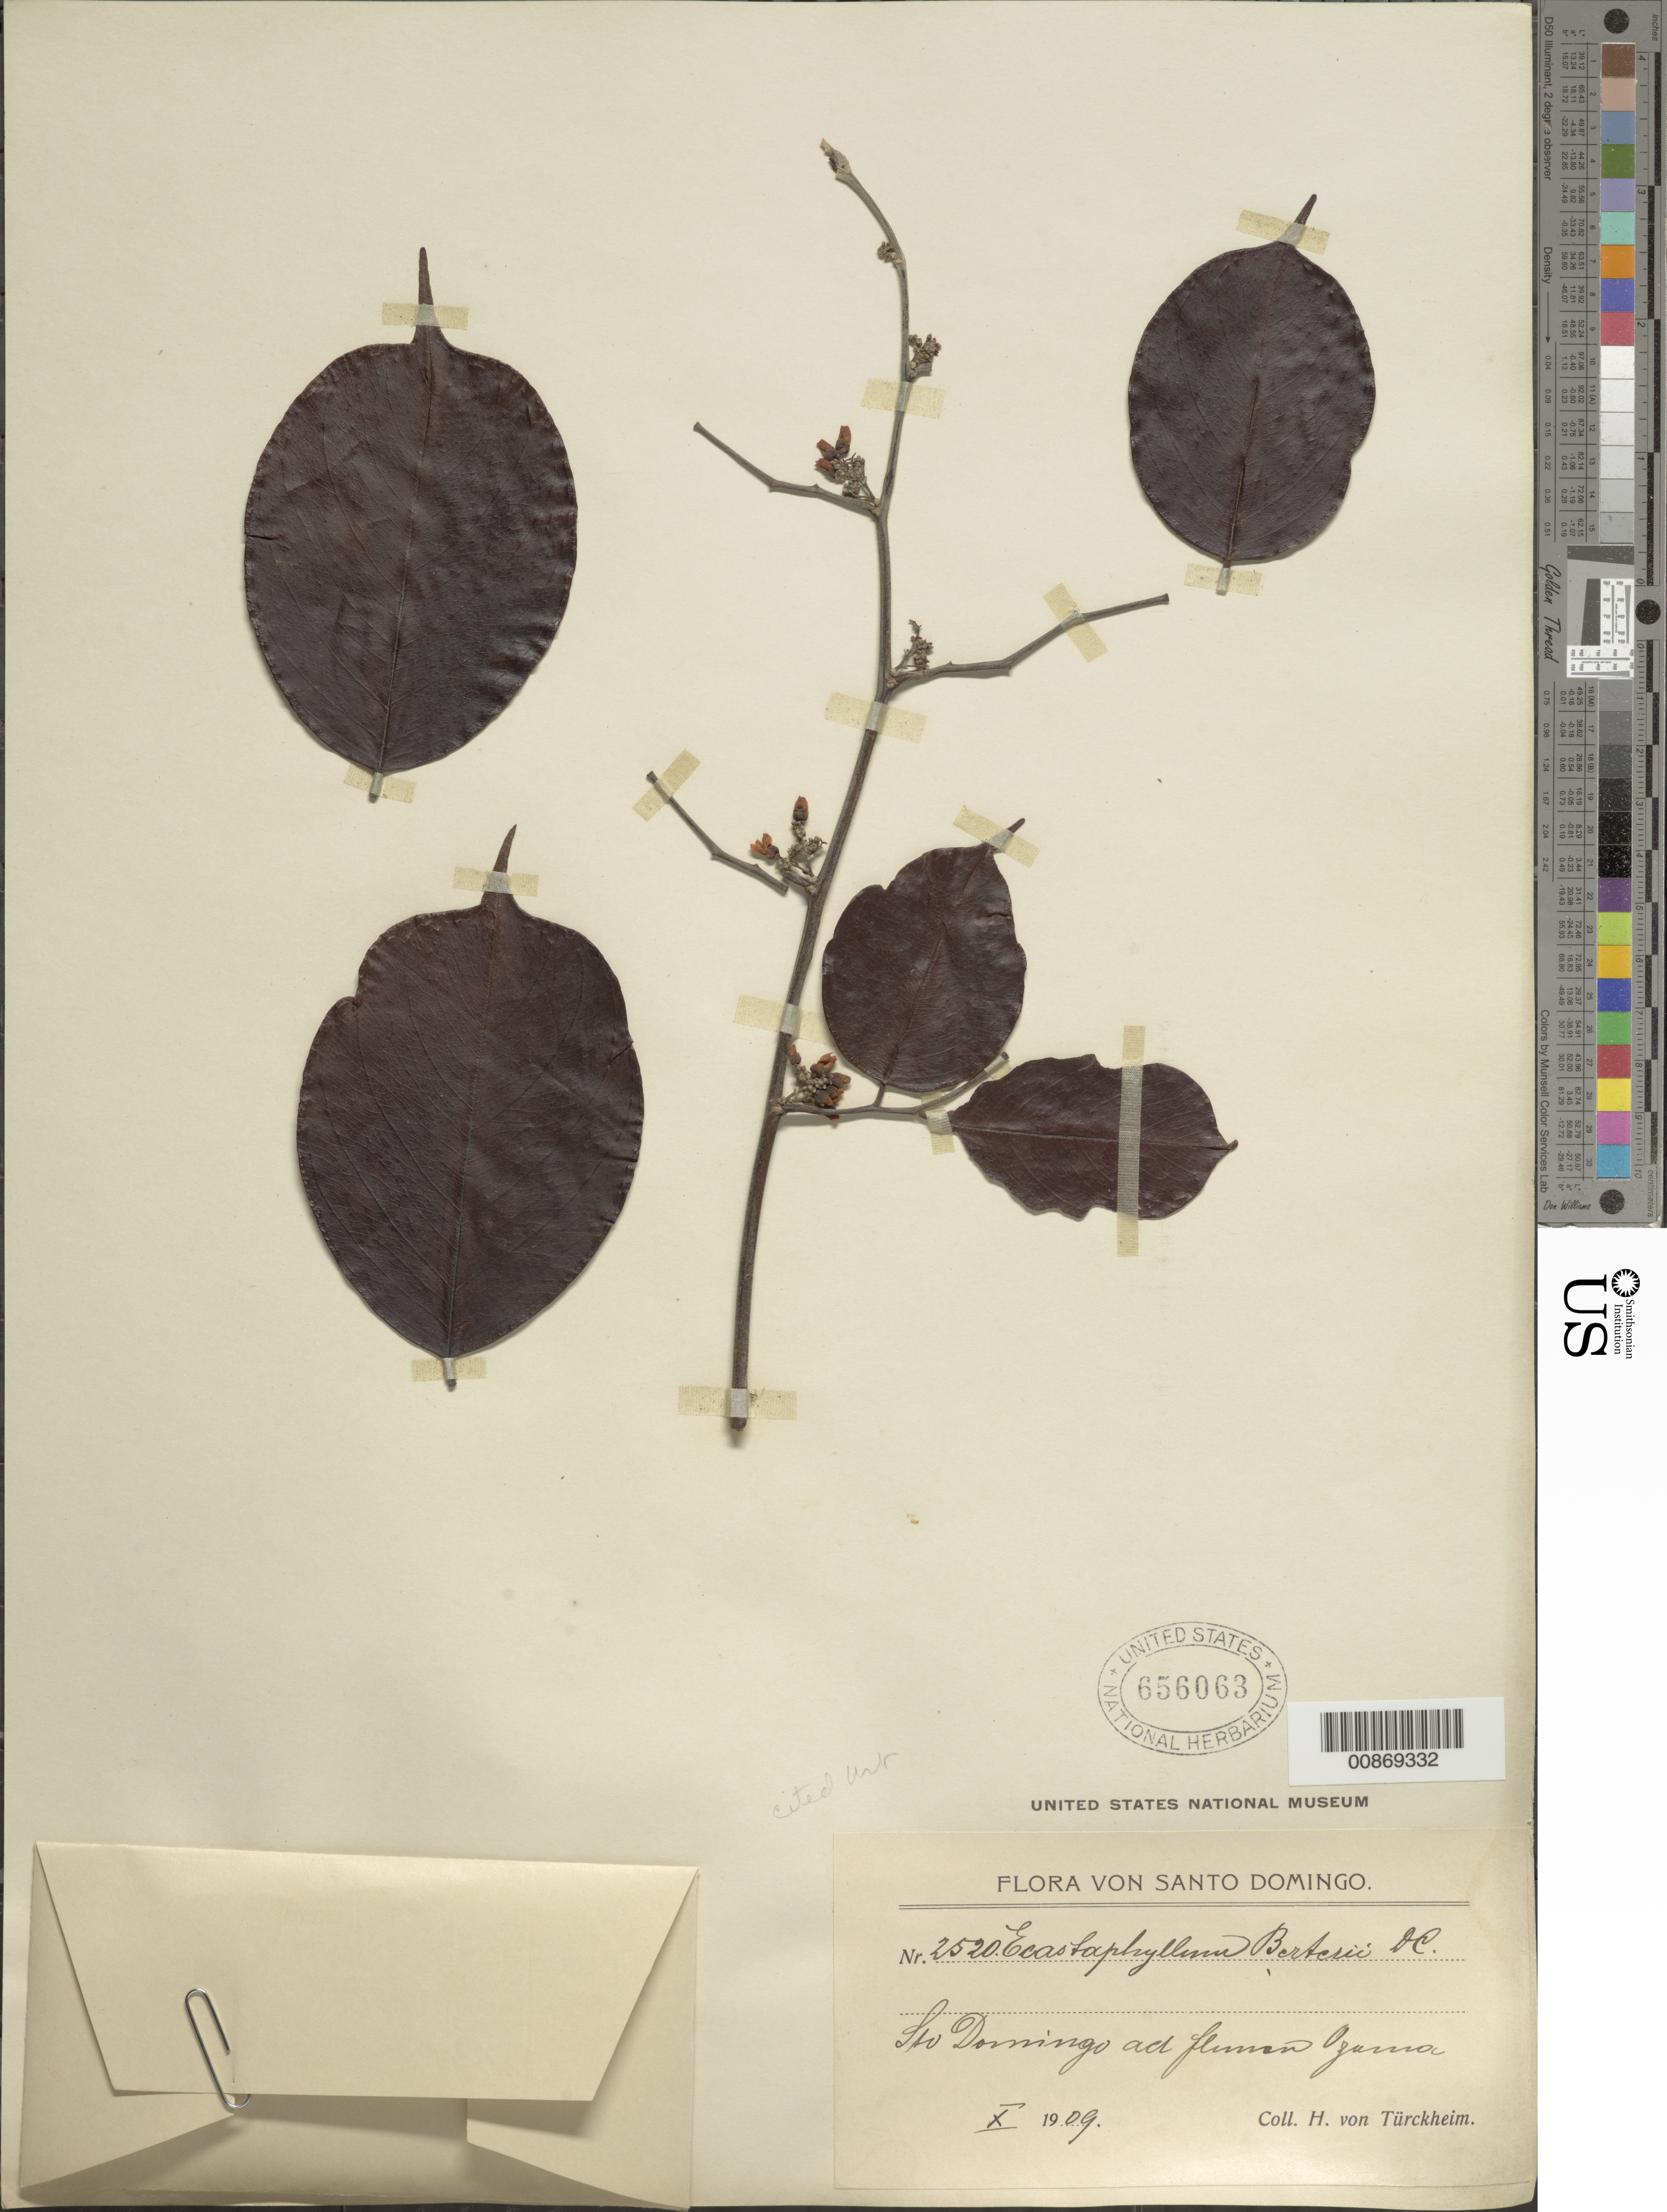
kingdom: Plantae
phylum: Tracheophyta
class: Magnoliopsida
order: Fabales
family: Fabaceae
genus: Dalbergia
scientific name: Dalbergia berteroi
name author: (DC.) Urb.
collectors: H. von Türckheim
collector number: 2520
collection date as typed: Oct 1909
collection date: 1909-10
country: Dominican Republic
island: Hispaniola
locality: Sto. Domingo ad "flunen" Ozama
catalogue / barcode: US 656063